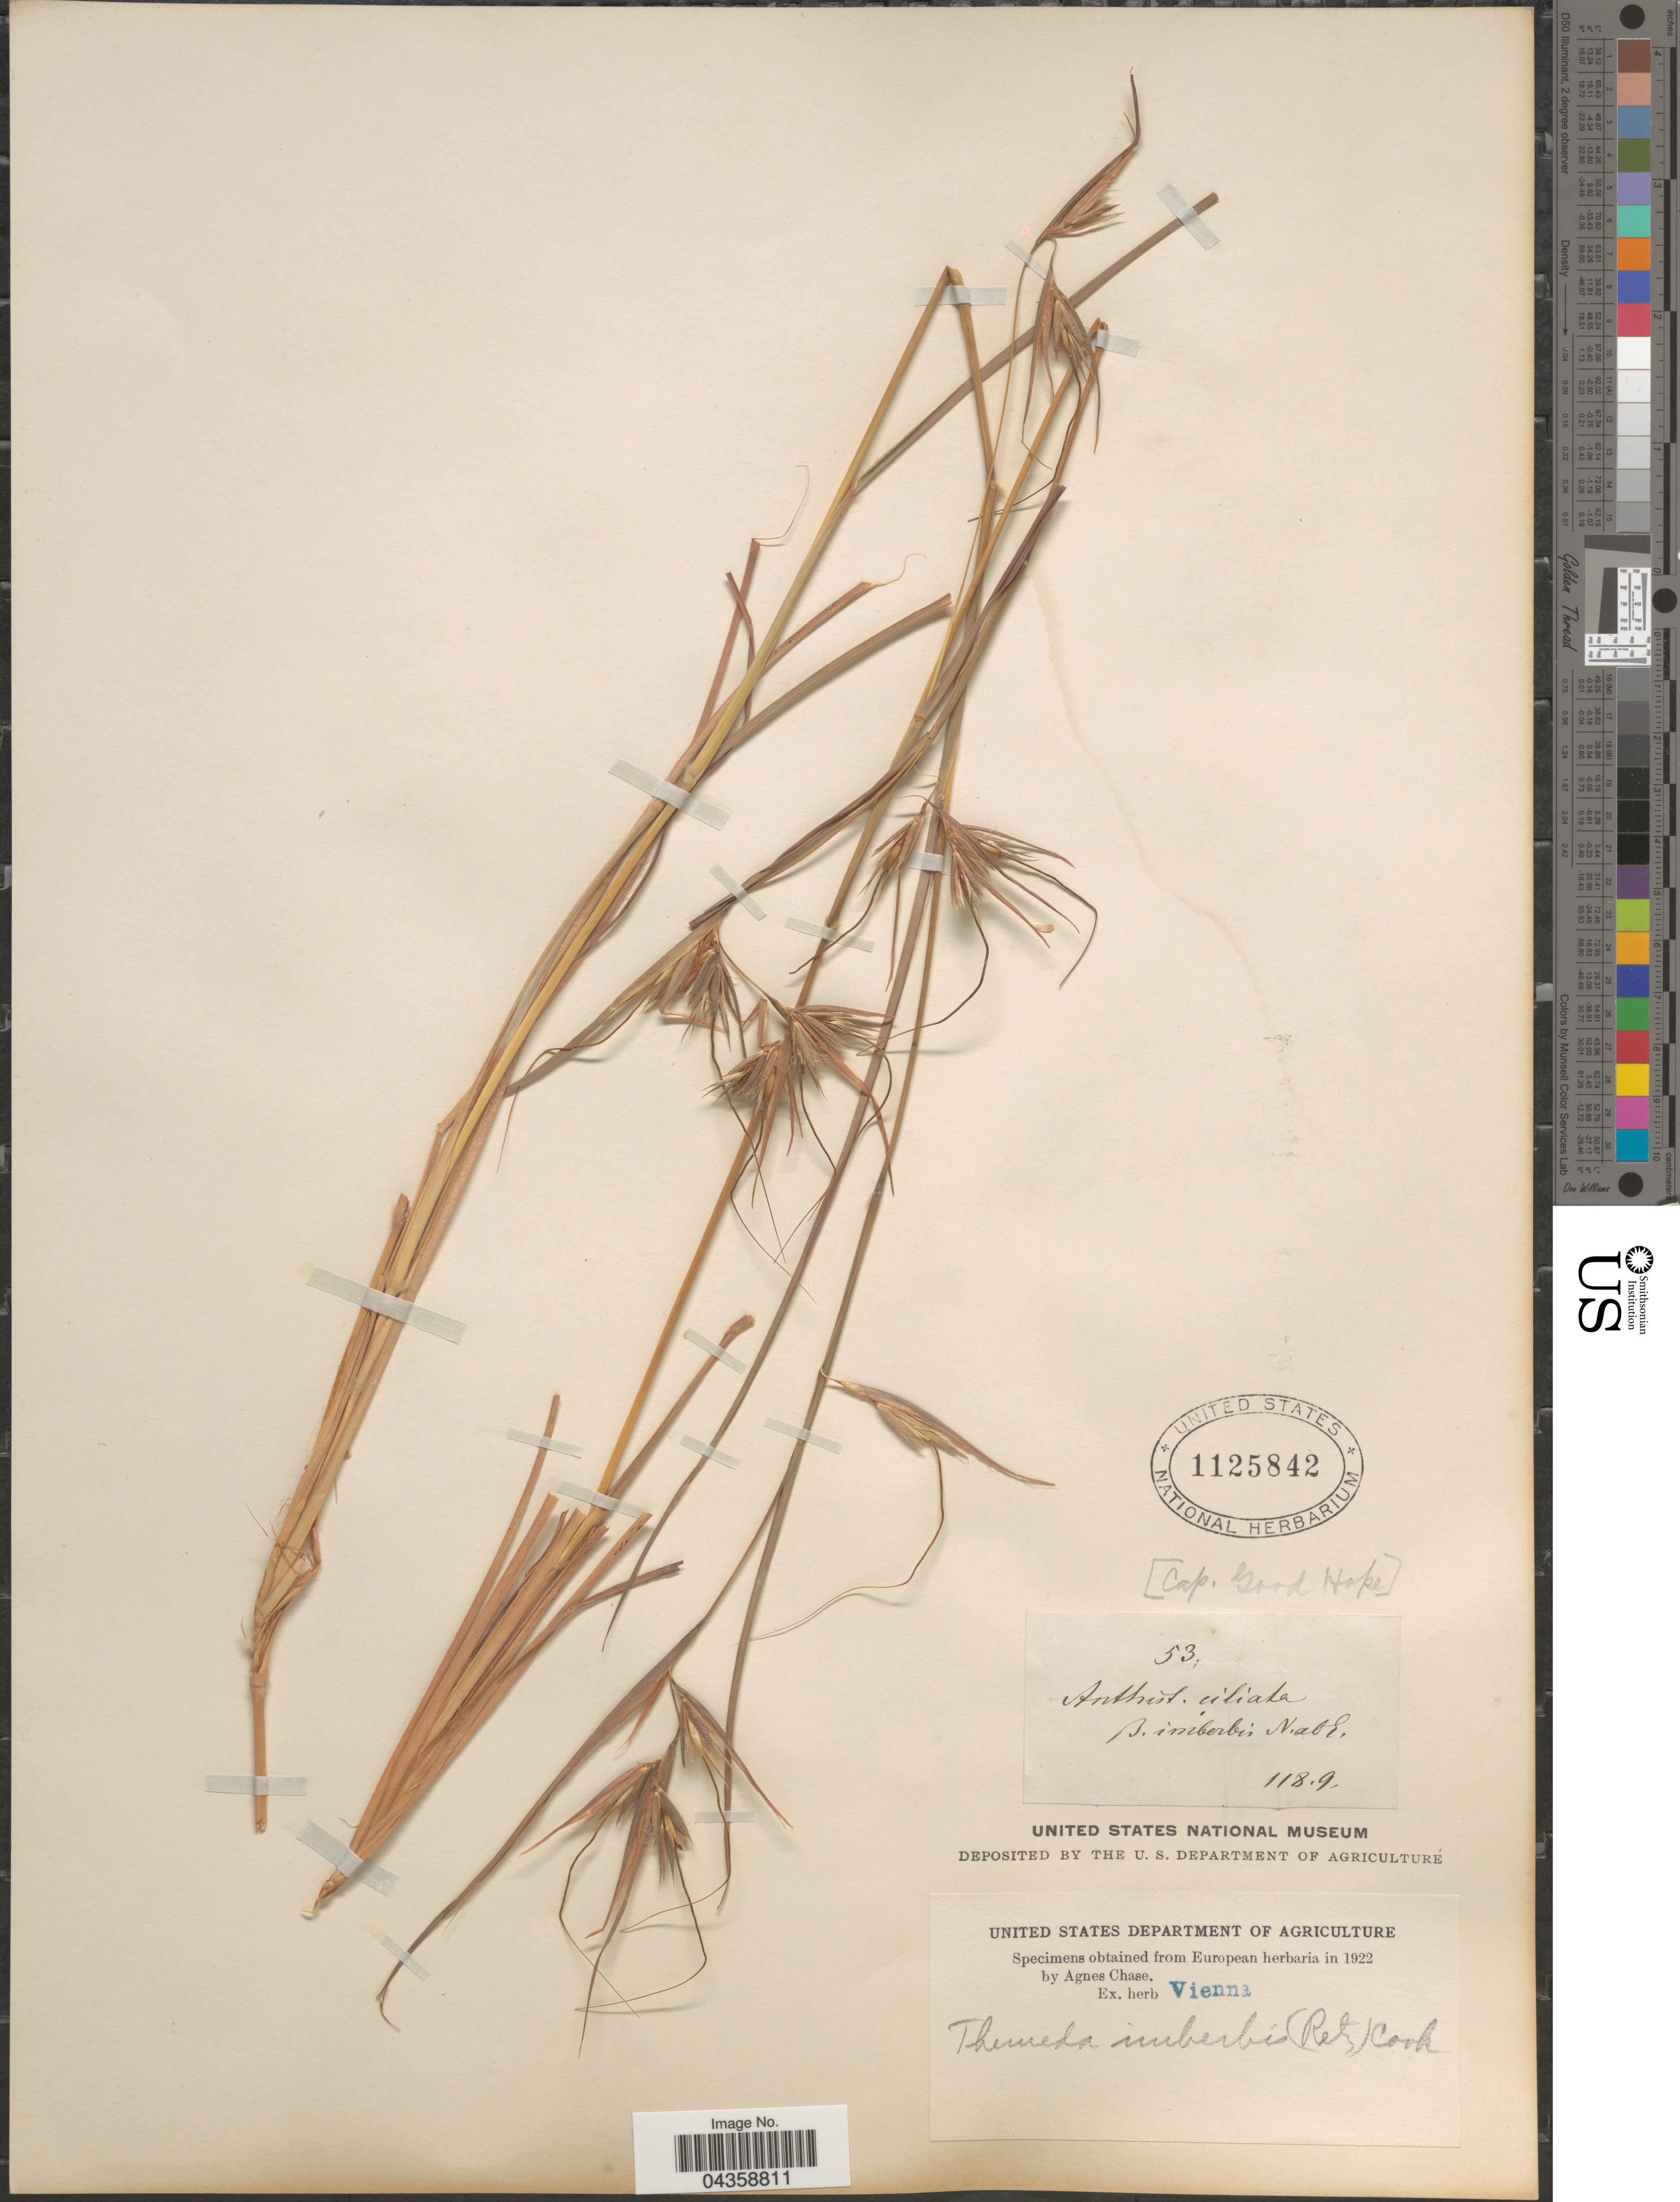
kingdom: Plantae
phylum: Tracheophyta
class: Liliopsida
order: Poales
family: Poaceae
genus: Themeda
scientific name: Themeda quadrivalvis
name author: (L.) Kuntze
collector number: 53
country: South Africa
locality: [Cap. Good Hope].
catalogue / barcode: US 1125842